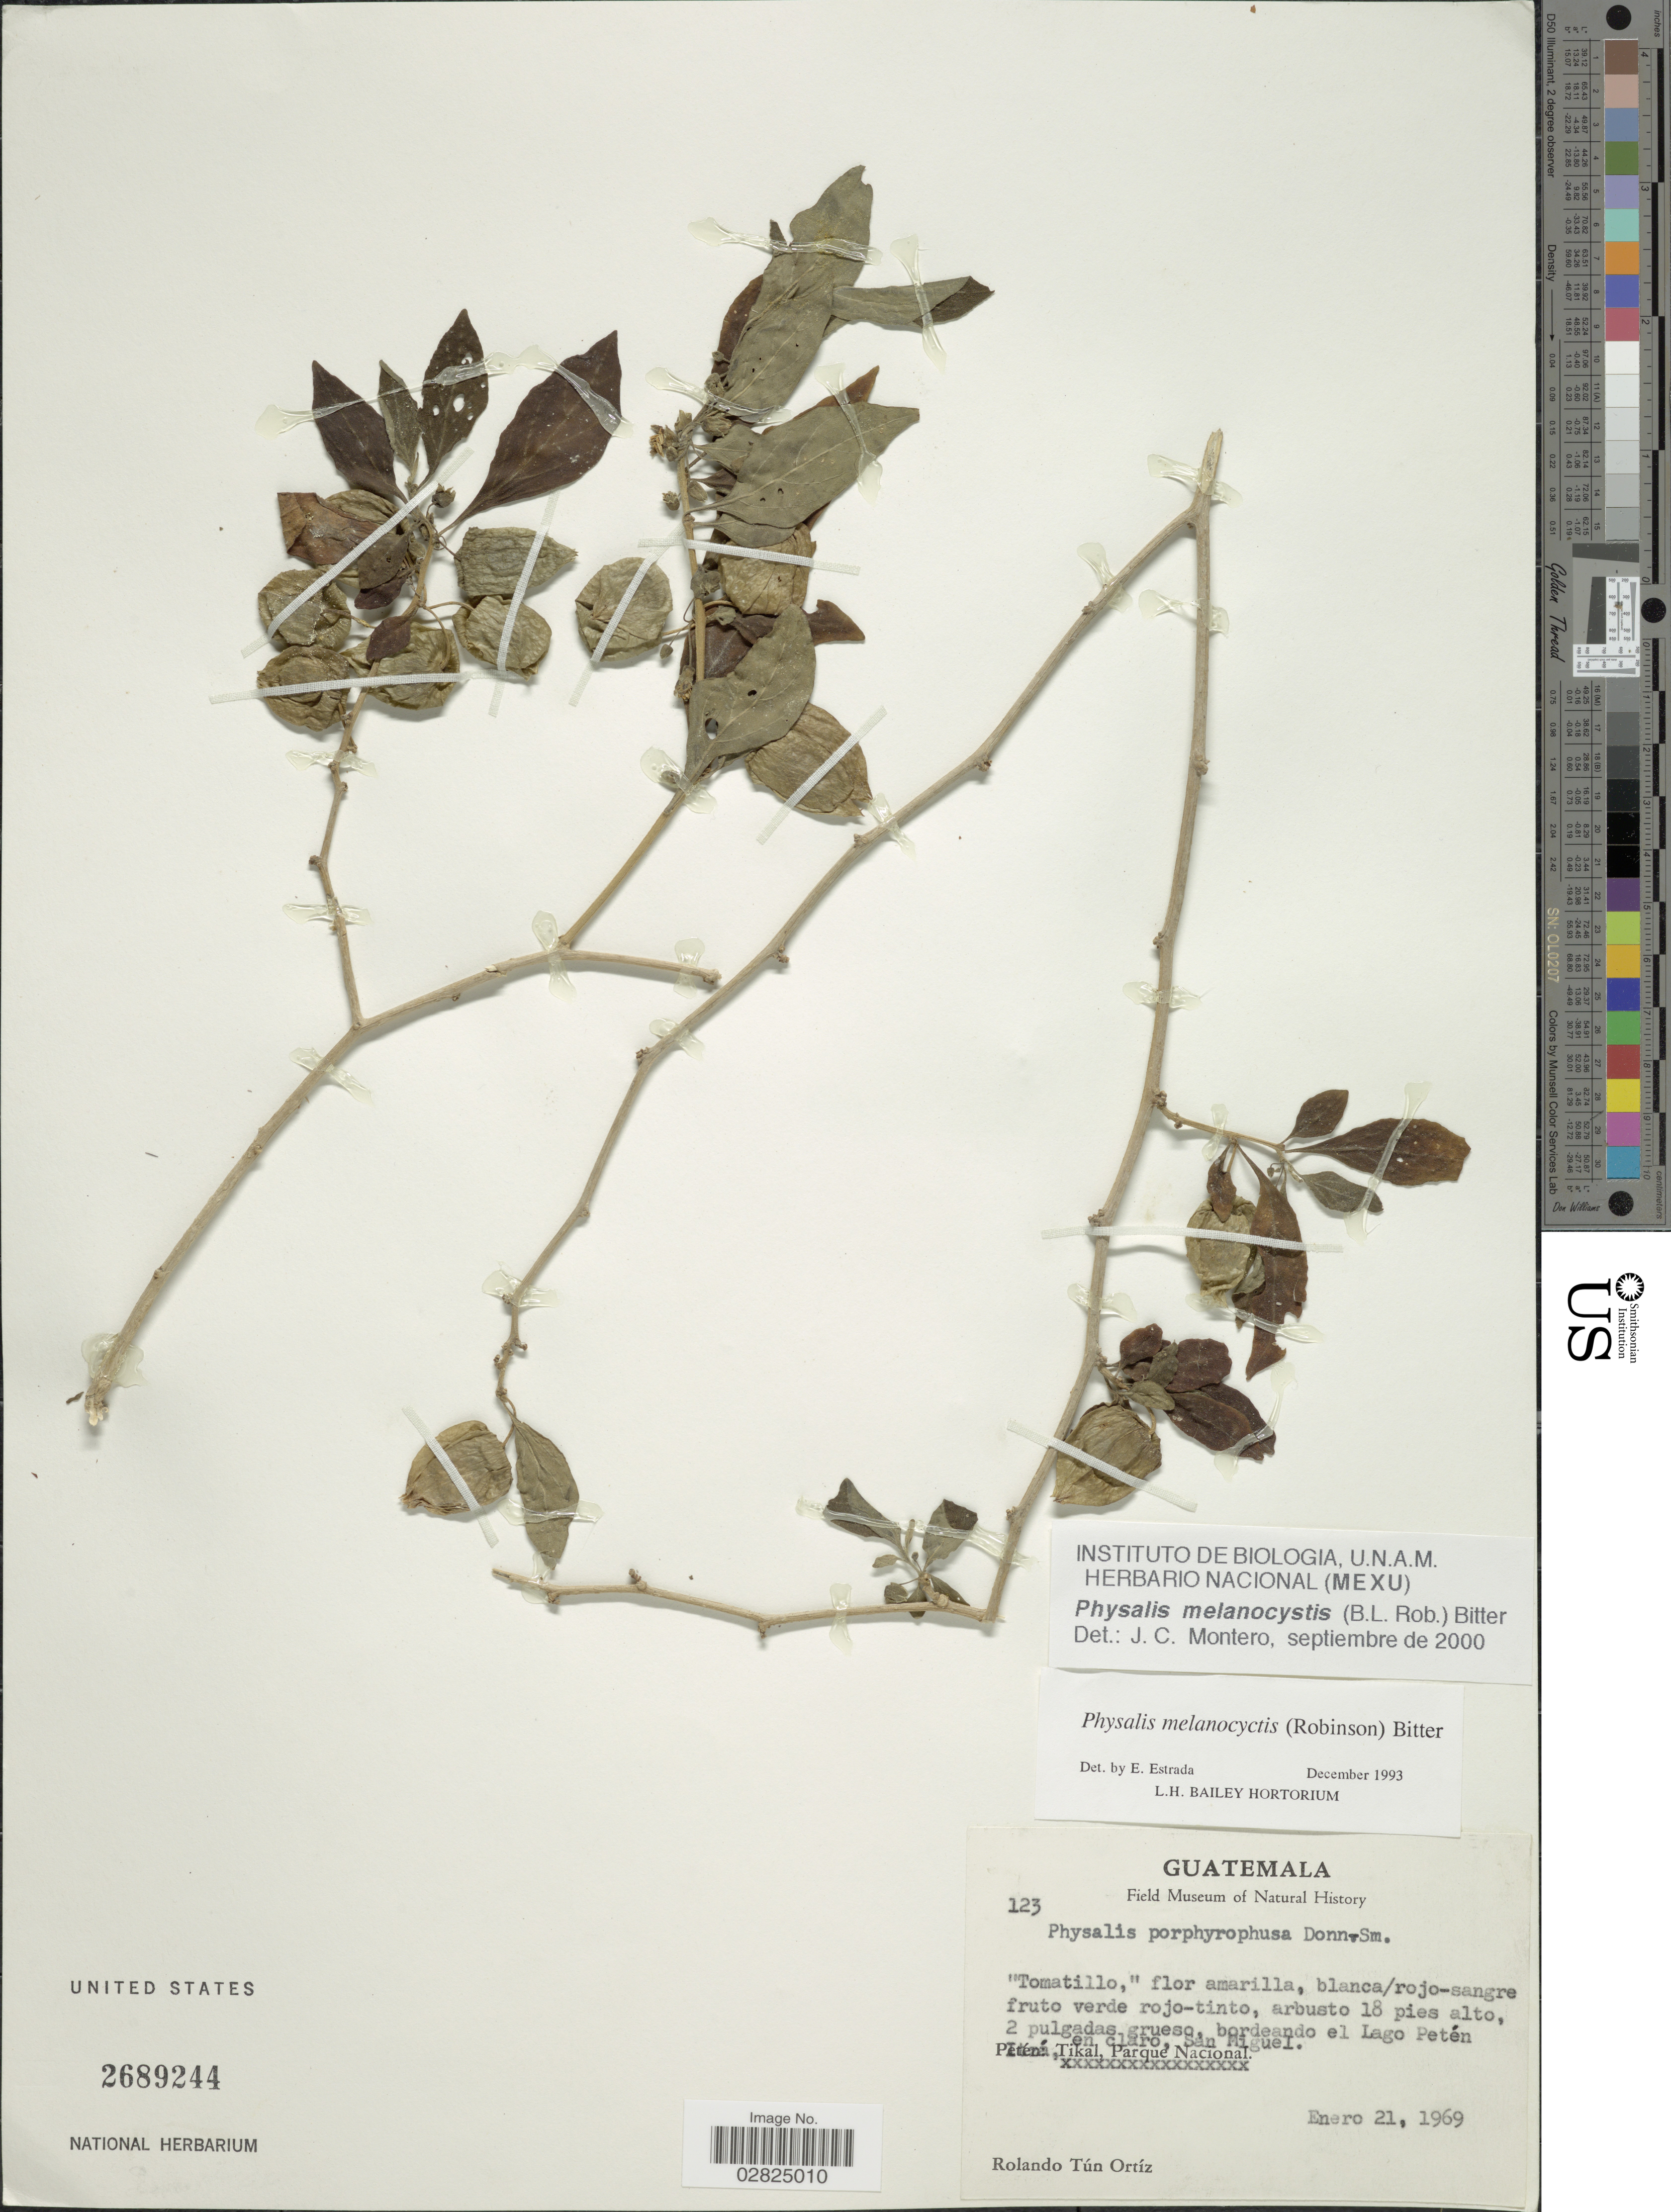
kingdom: Plantae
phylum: Tracheophyta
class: Magnoliopsida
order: Solanales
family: Solanaceae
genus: Physalis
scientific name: Physalis melanocystis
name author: (B.L. Rob.) Bitter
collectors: R. T. Ortíz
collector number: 123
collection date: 1969-01-21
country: Guatemala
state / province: El Petén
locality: Bordeando el Lago Petén Itza, Tikal, Parque Nacional en claro, San Miguel.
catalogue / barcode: US 2689244